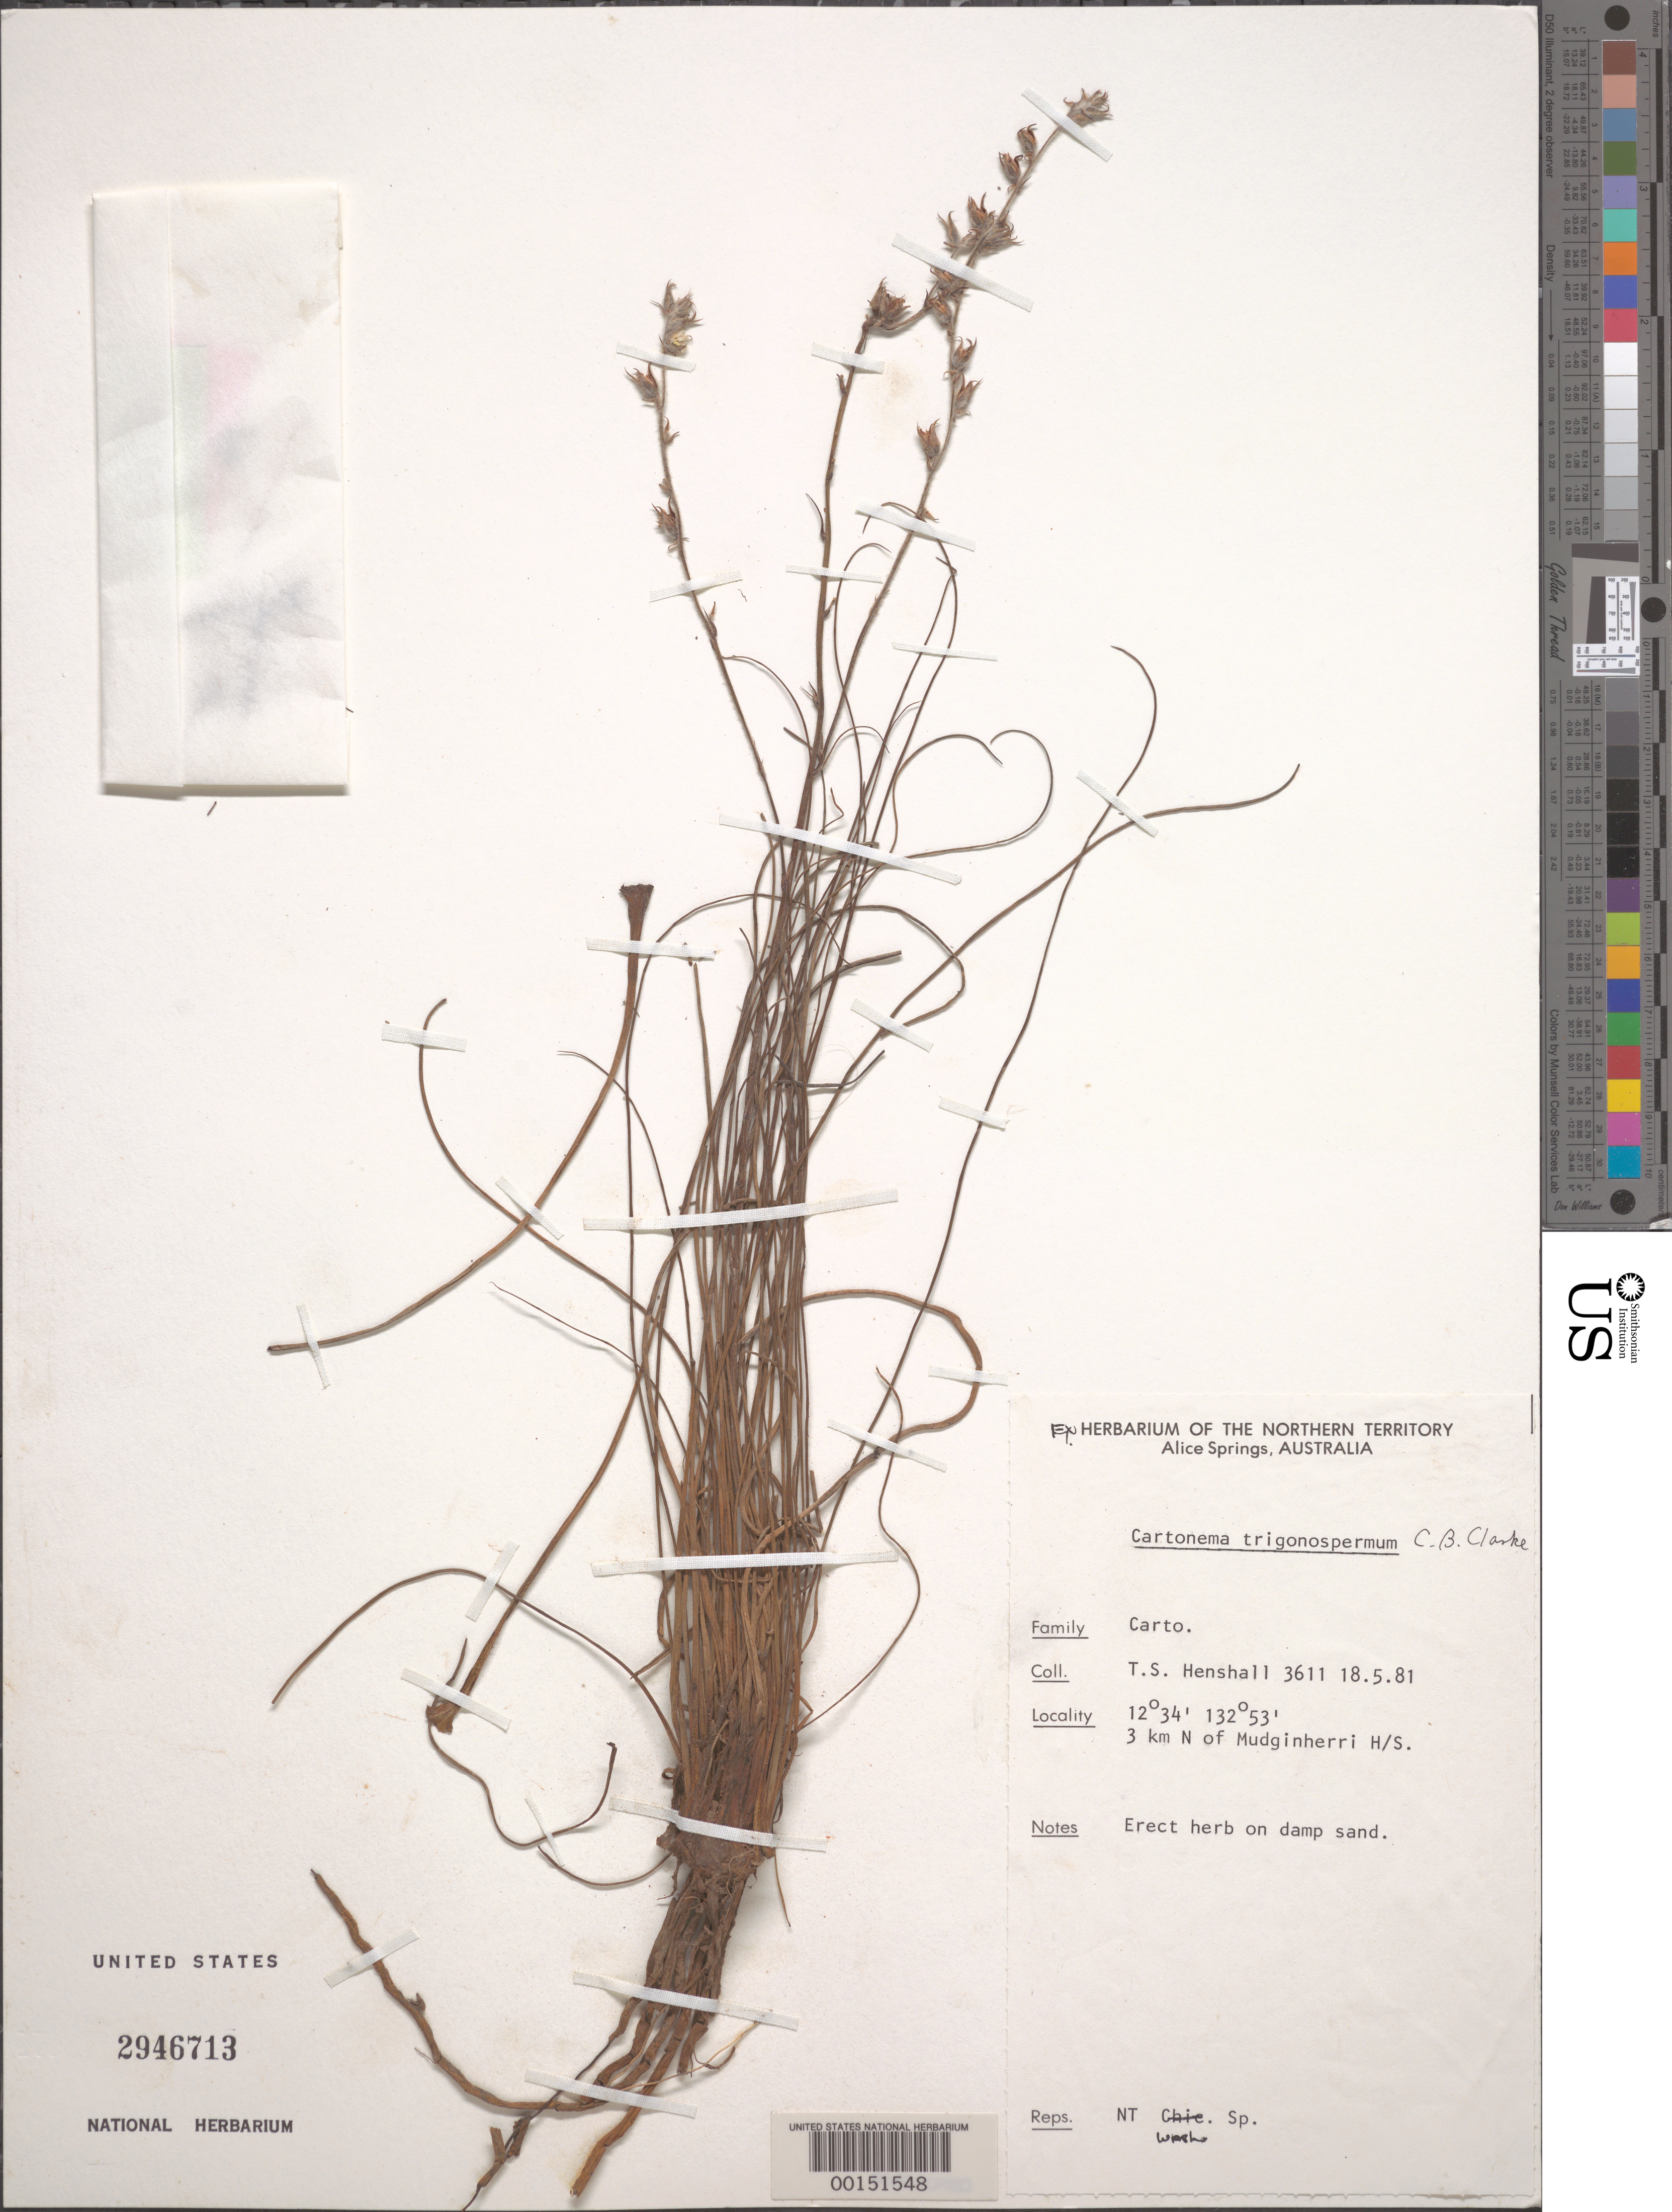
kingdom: Plantae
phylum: Tracheophyta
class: Liliopsida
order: Commelinales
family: Commelinaceae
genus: Cartonema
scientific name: Cartonema trigonospermum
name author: C.B. Clarke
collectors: T. Henshall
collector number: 3611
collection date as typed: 18 May 1981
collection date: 1981-05-18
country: Australia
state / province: Northern Territory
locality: N of mudginherri high school, alice springs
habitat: Moist sand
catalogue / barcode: US 2946713